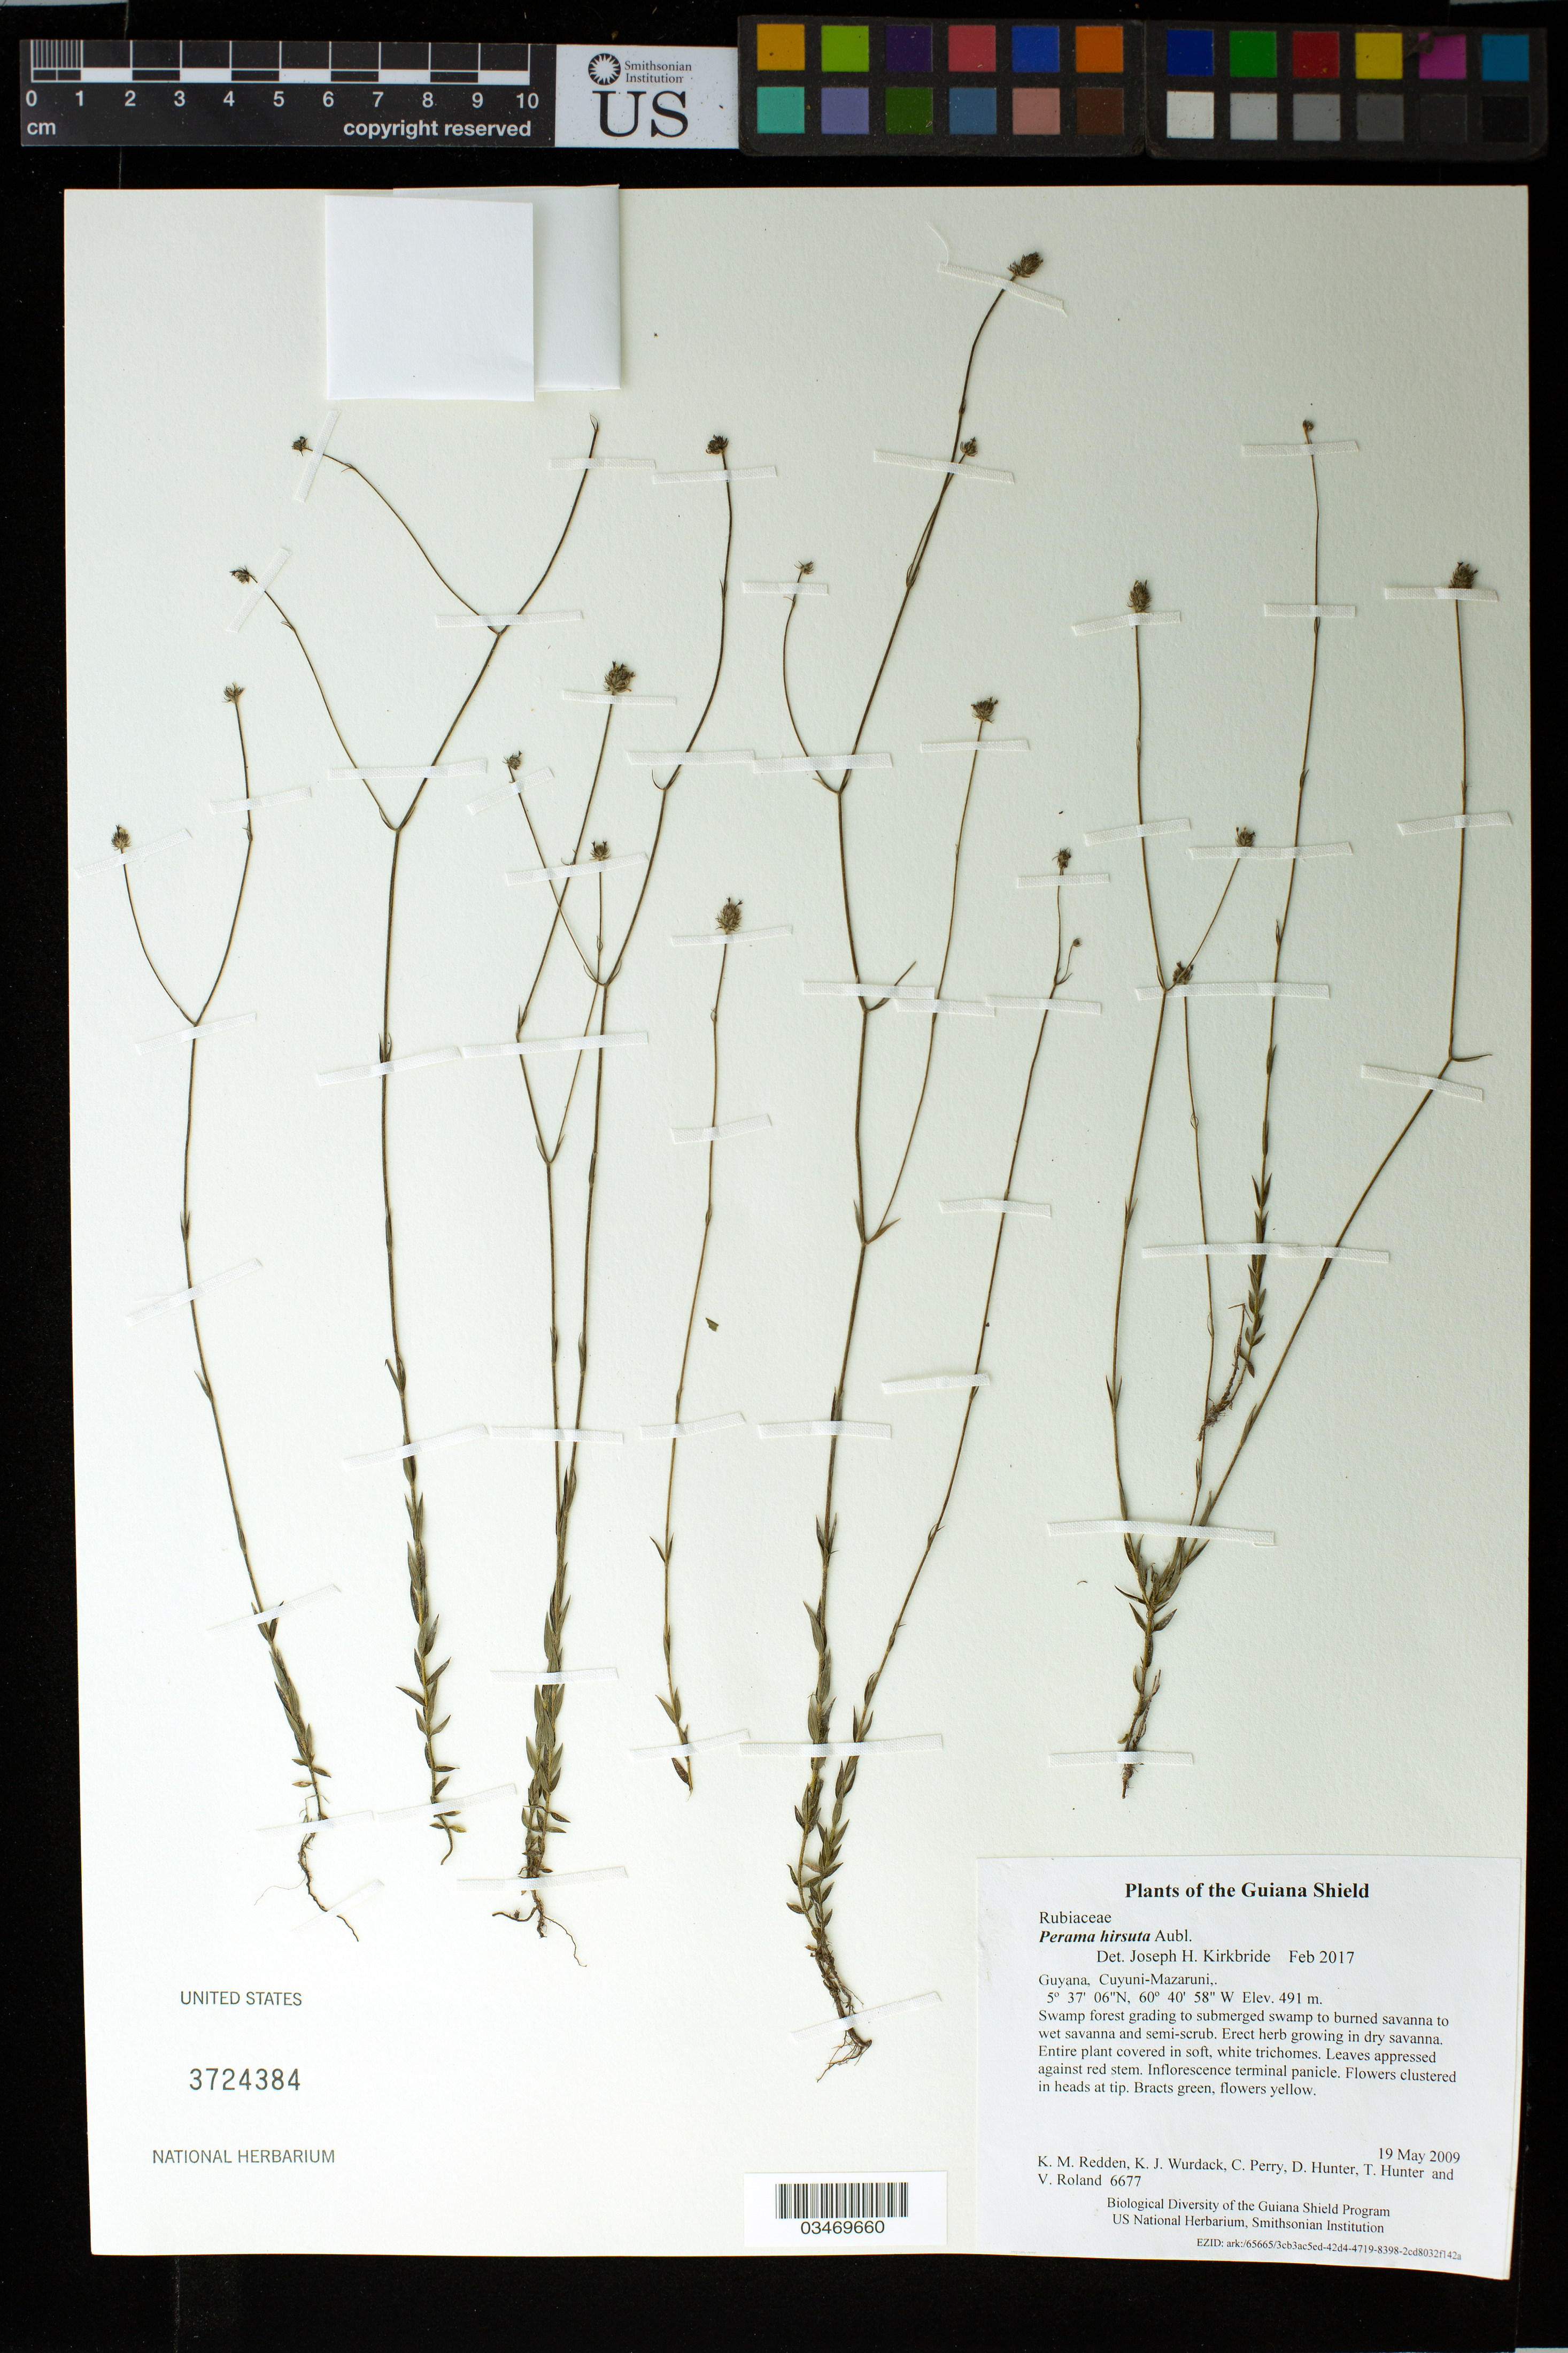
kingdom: Plantae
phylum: Tracheophyta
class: Magnoliopsida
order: Gentianales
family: Rubiaceae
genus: Perama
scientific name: Perama hirsuta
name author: Aubl.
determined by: Kirkbride, J. H.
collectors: K. M. Redden, K. Wurdack, C. Perry, D. Hunter, T. Hunter & V. Roland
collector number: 6677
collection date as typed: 19 May 2009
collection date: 2009-05-19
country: Guyana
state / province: Cuyuni-Mazaruni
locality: Kato River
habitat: Swamp forest grading to submerged swamp to burned savanna to wet savanna and semi-scrub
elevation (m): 491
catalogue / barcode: US 3724384